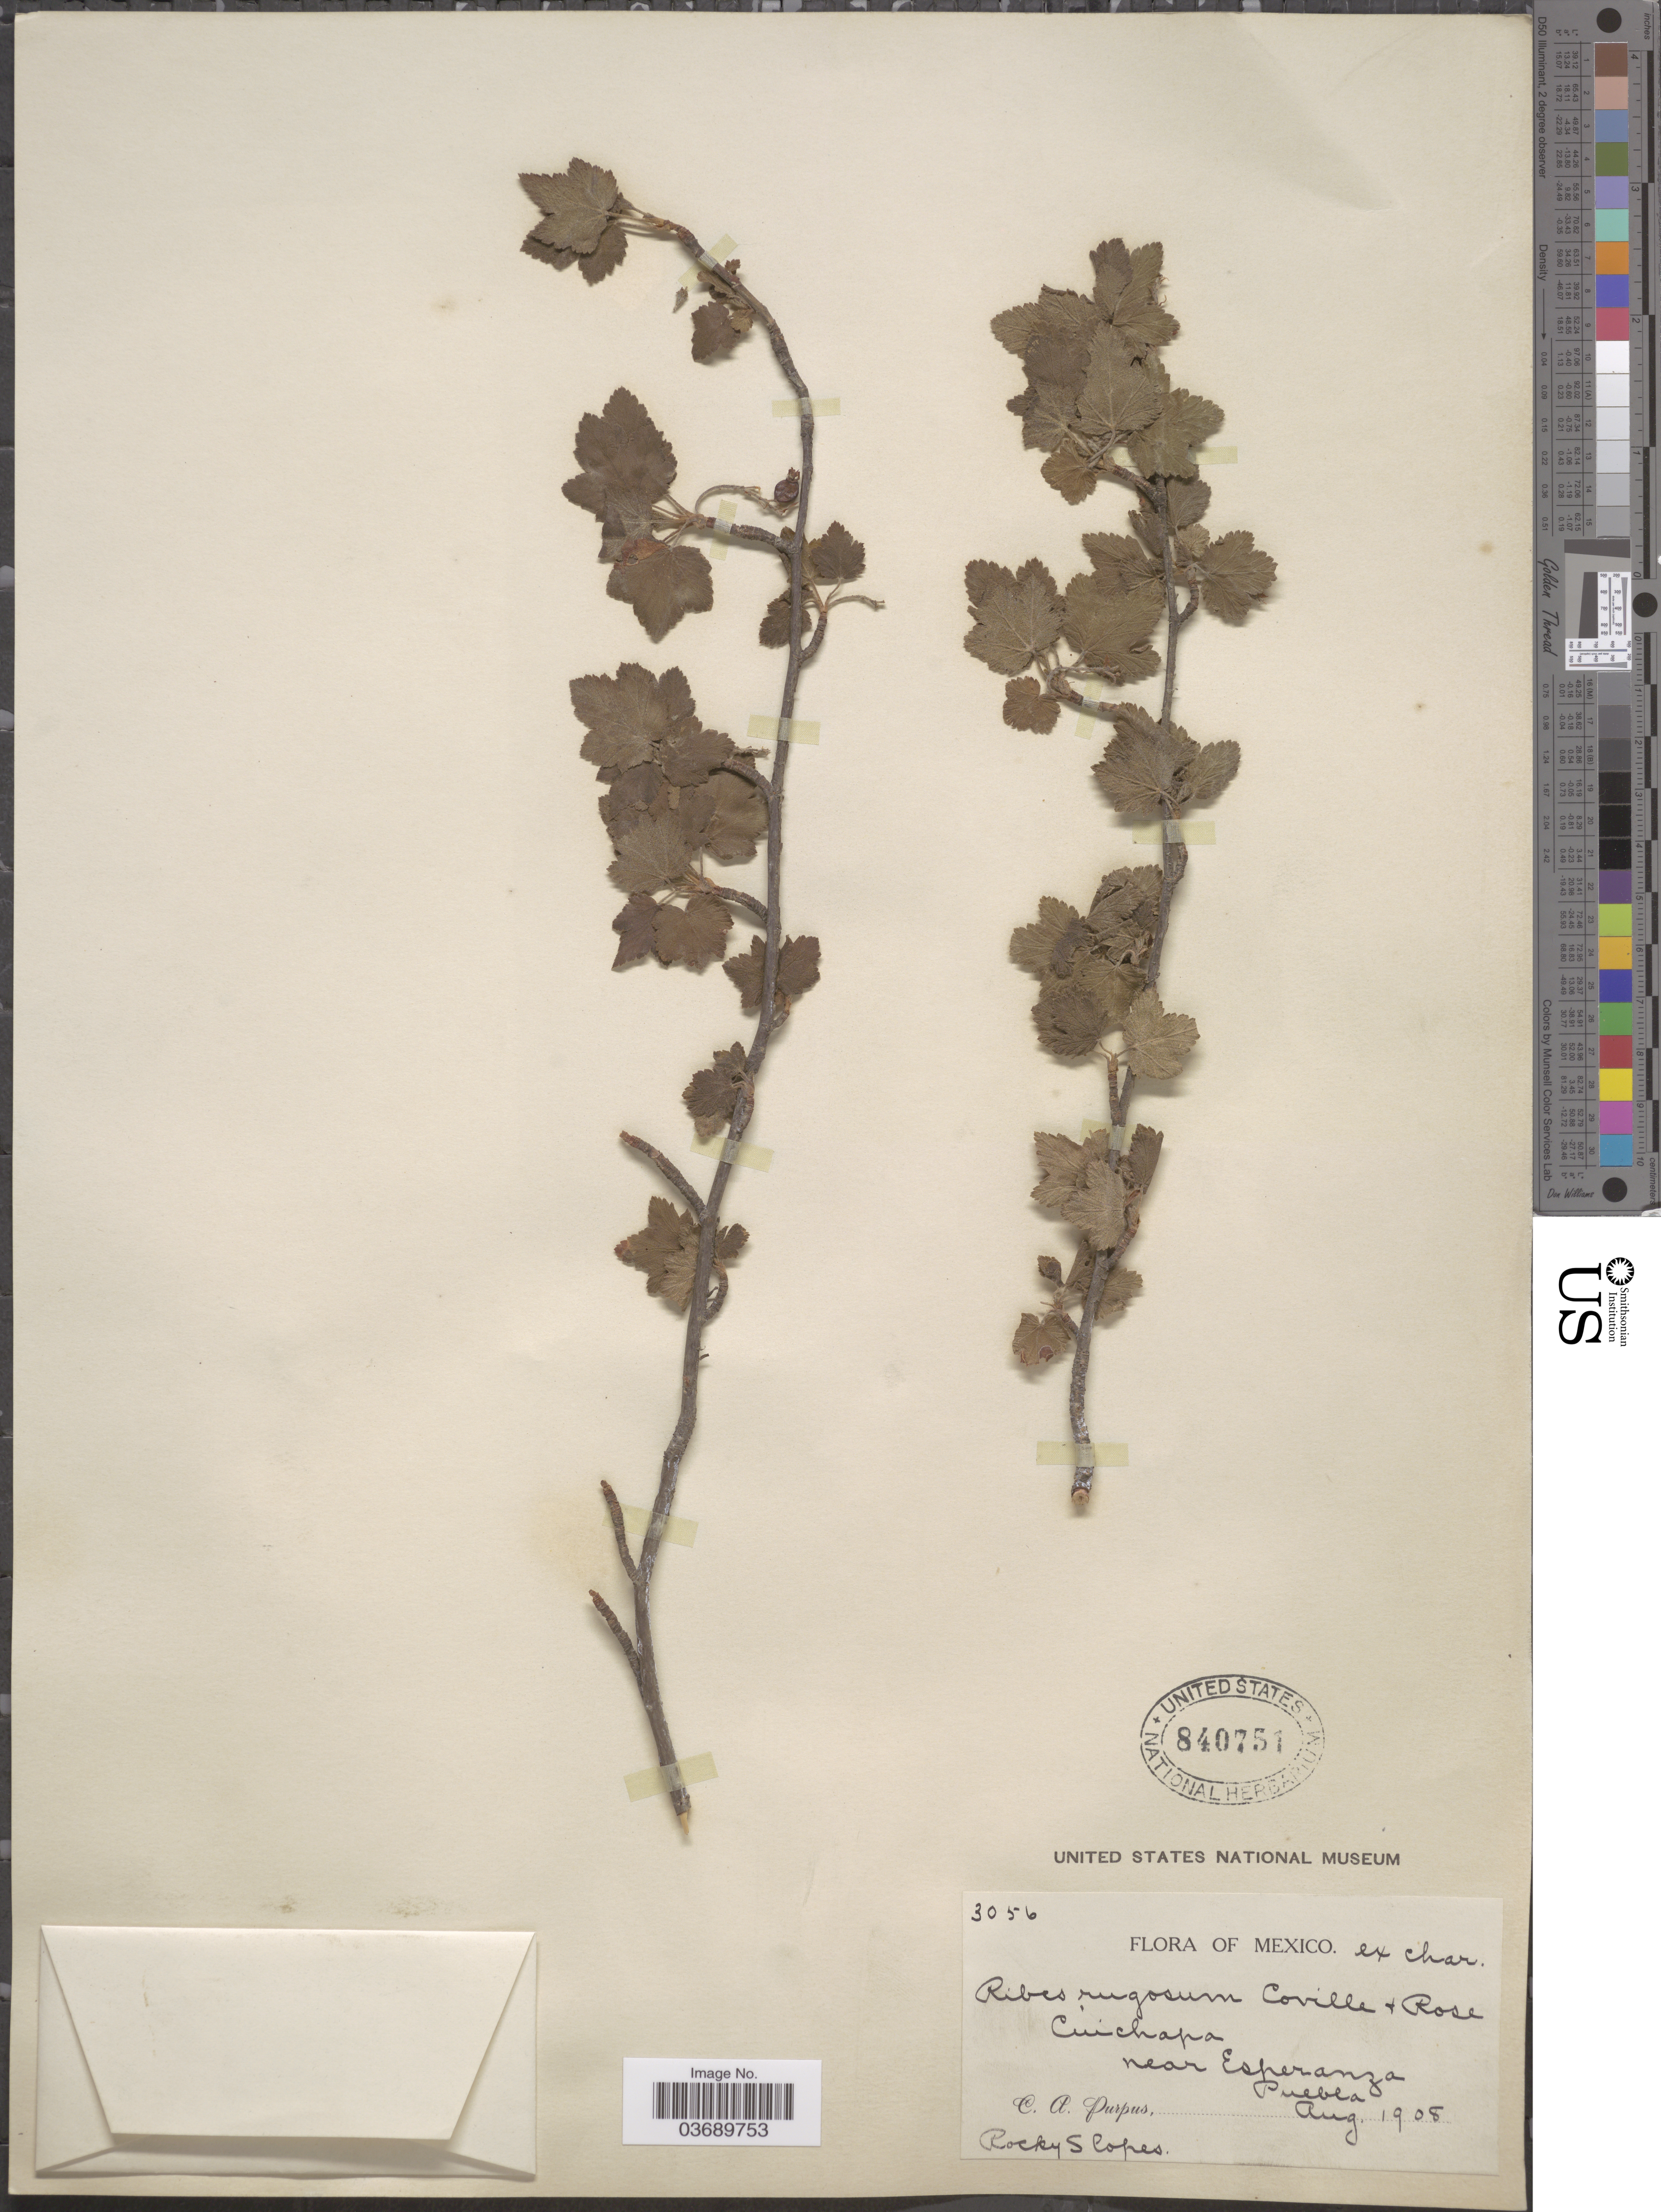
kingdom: Plantae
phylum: Tracheophyta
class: Magnoliopsida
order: Saxifragales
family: Grossulariaceae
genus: Ribes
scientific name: Ribes rugosum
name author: Coville & Rose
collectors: C. A. Purpus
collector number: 3056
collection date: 1908-08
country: Mexico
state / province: Puebla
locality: Cuichapa near Esperanza.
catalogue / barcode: US 840751